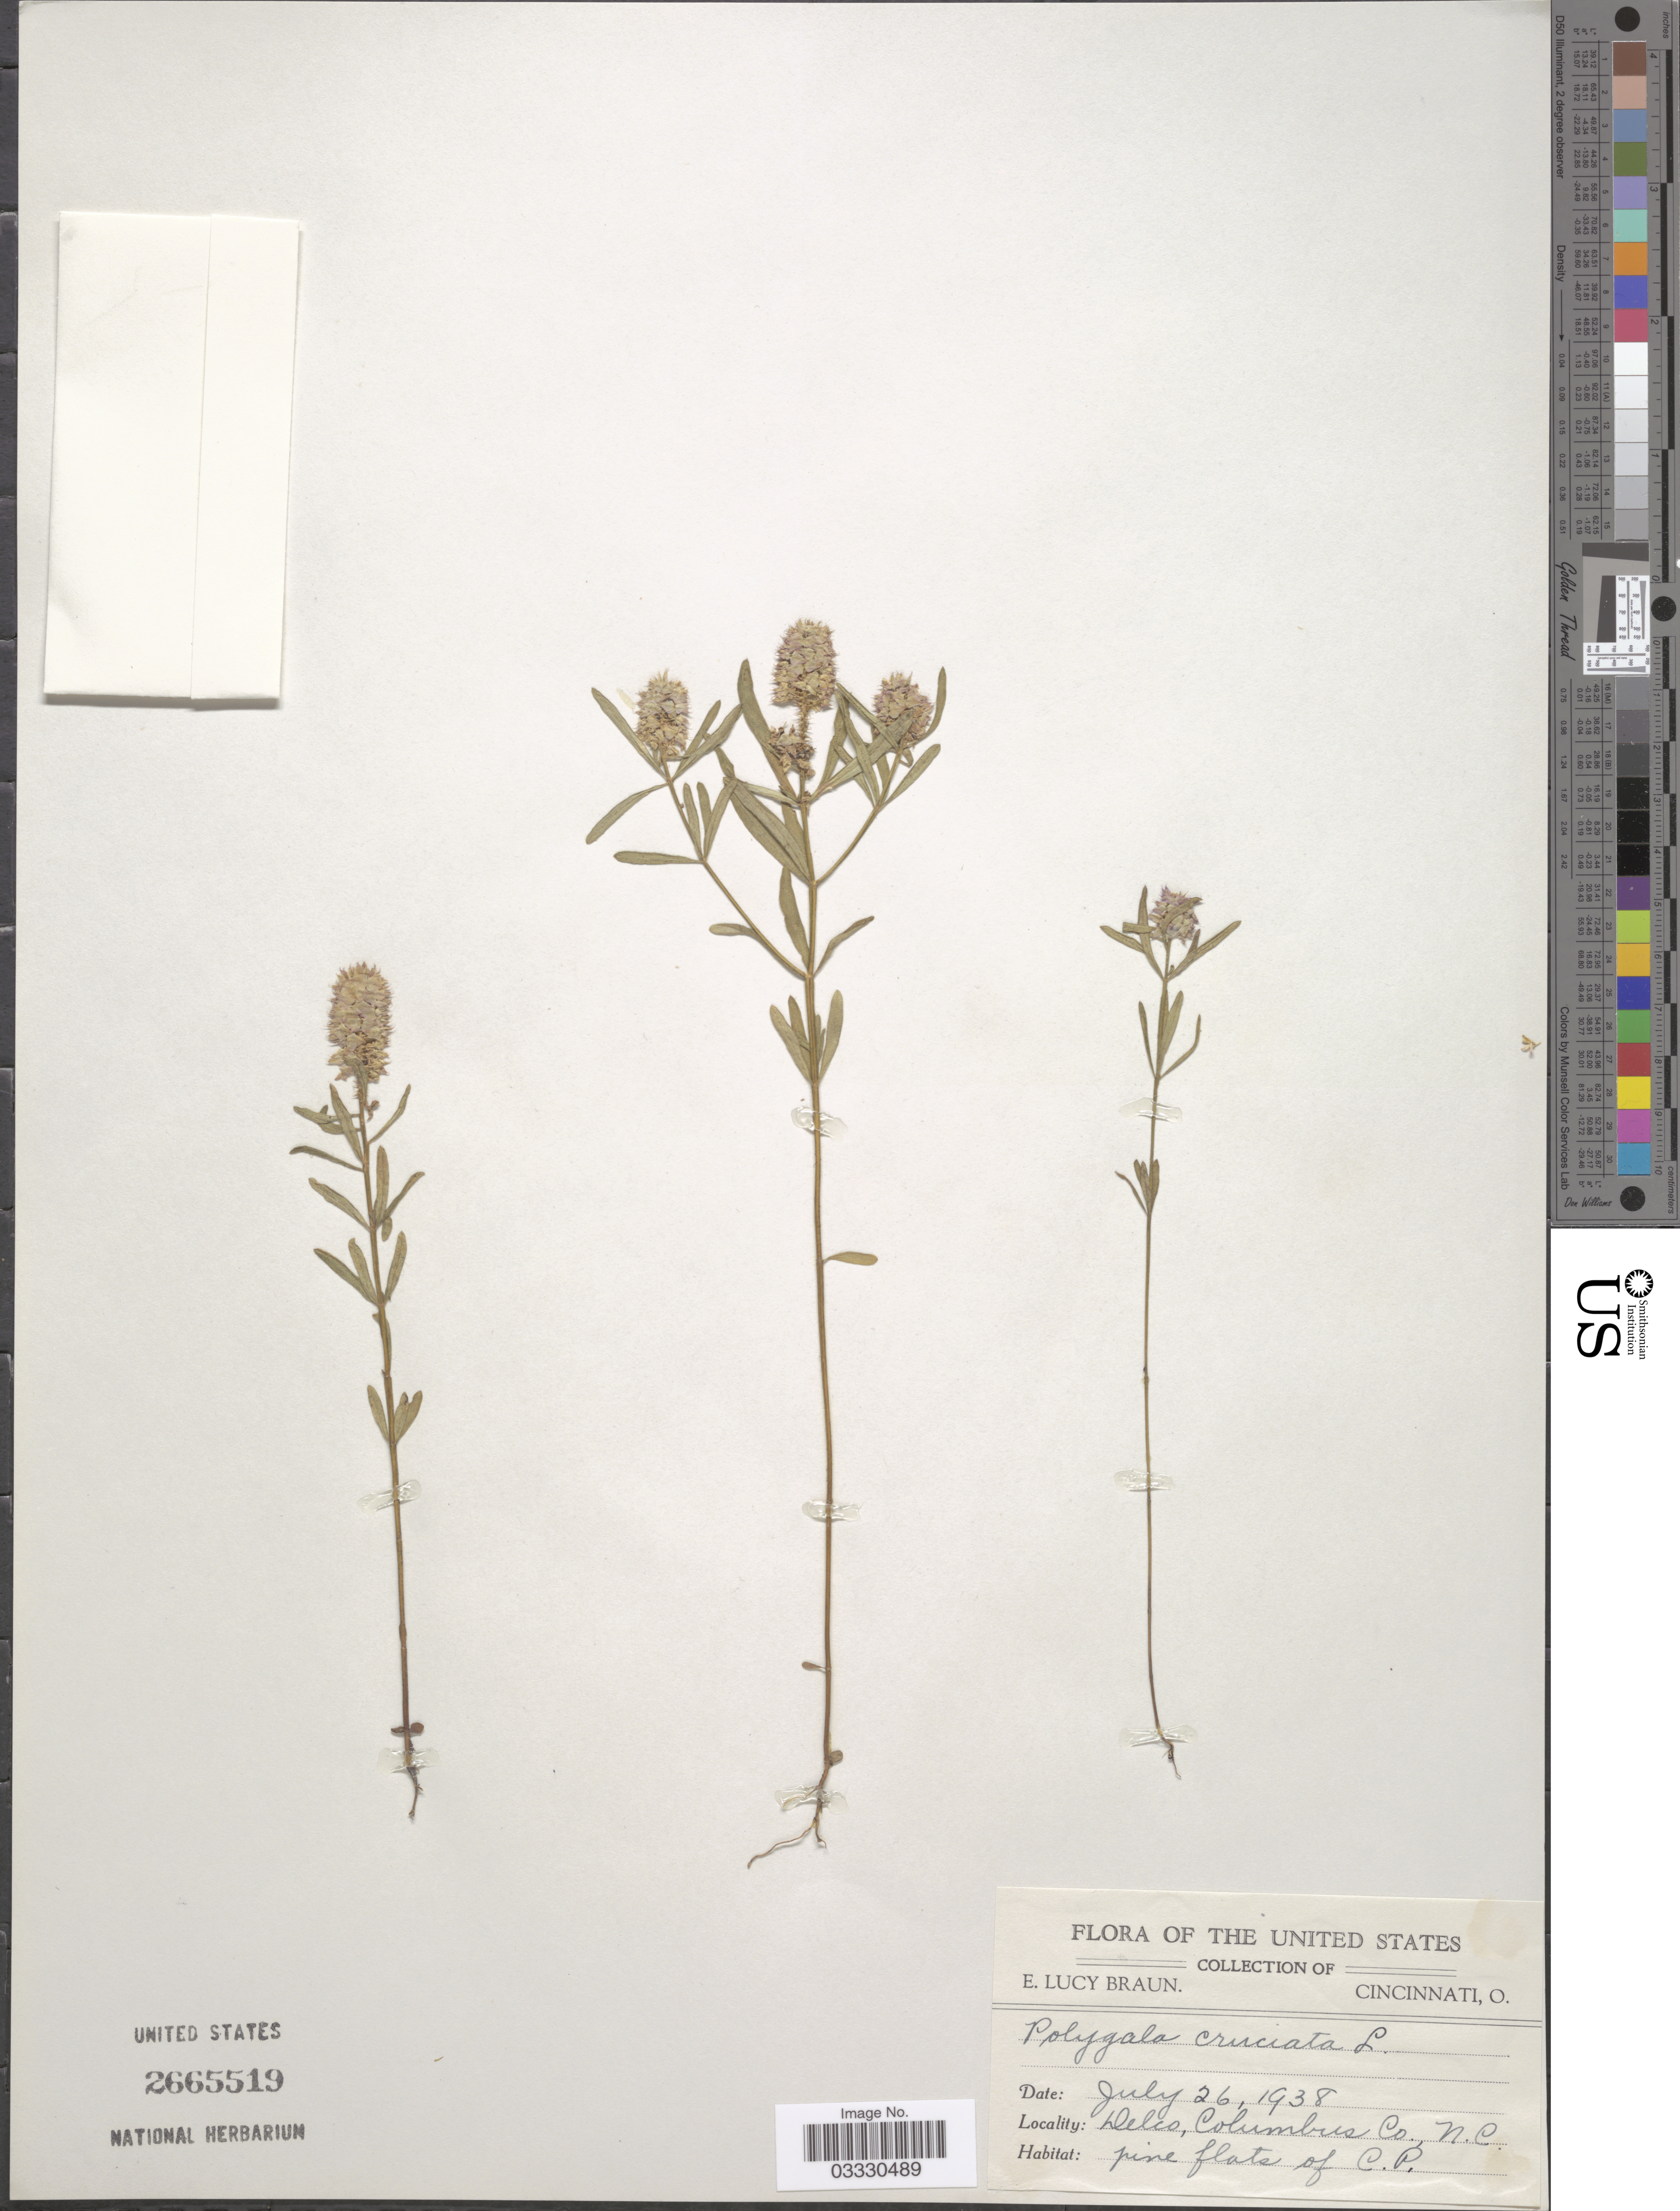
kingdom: Plantae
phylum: Tracheophyta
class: Magnoliopsida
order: Fabales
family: Polygalaceae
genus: Polygala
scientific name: Polygala cruciata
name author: L.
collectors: E. L. Braun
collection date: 1938-07-26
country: United States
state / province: North Carolina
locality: Delco, Columbus Co.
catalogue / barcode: US 2665519